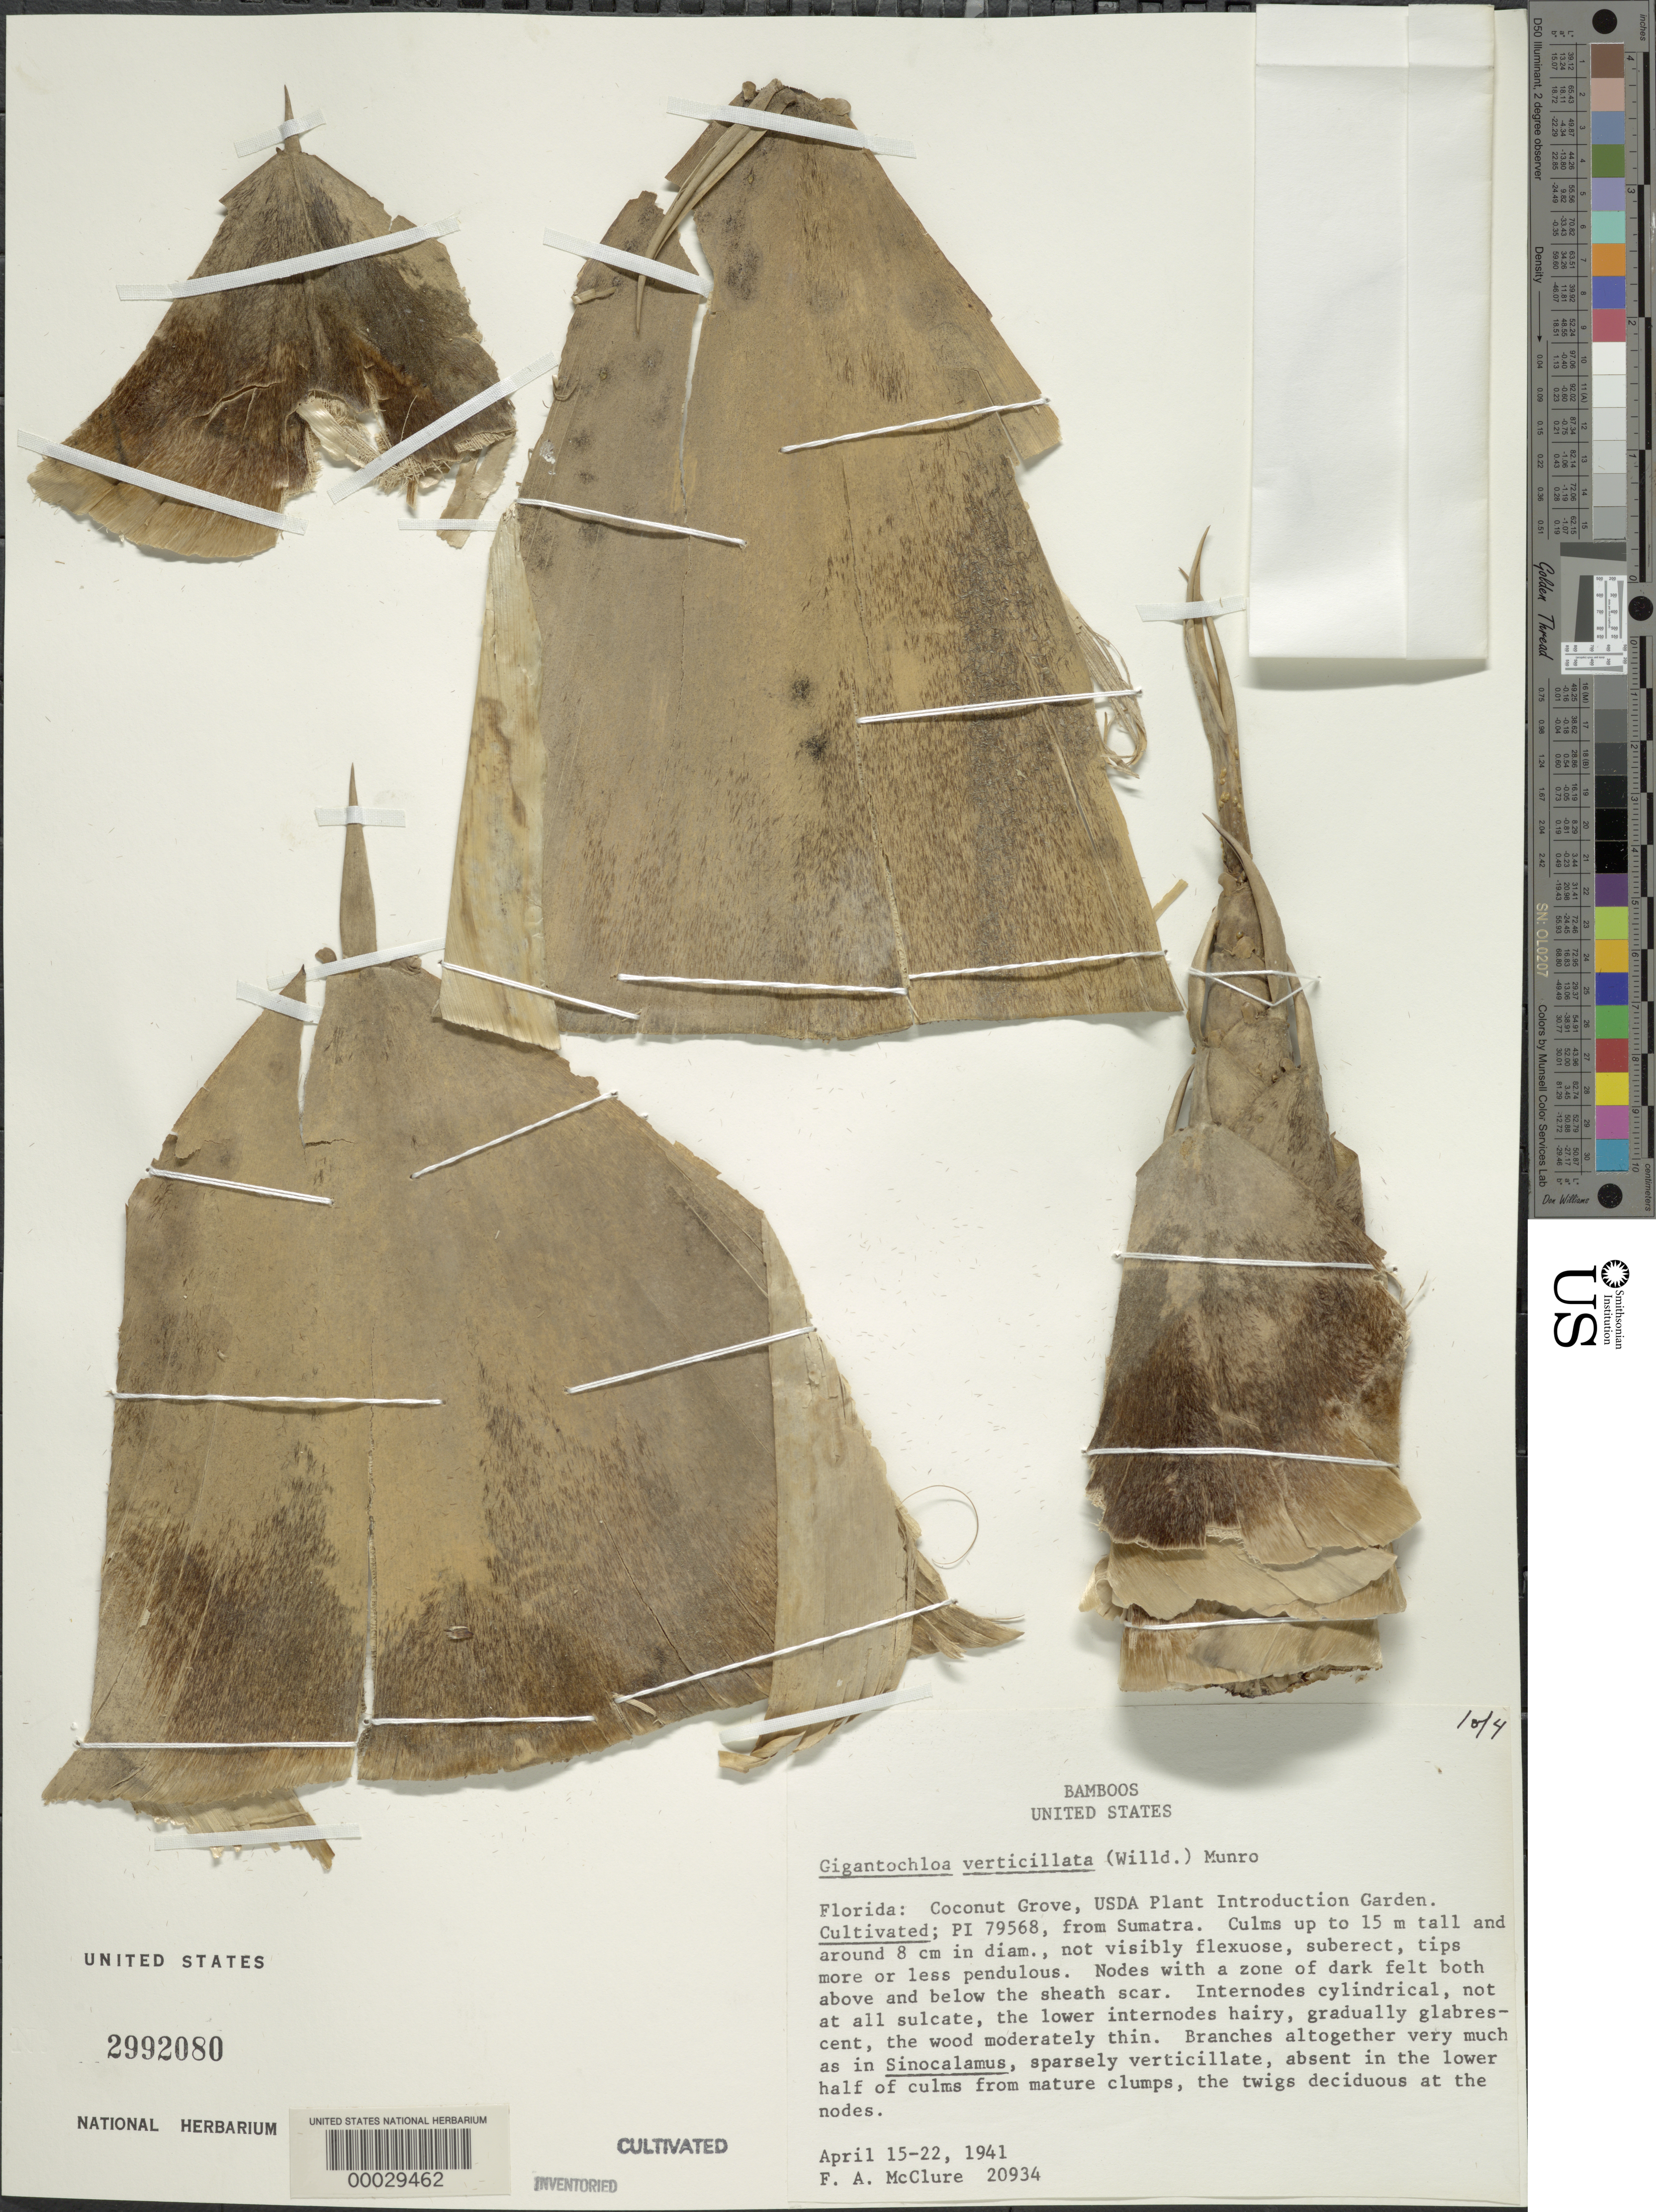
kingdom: Plantae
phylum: Tracheophyta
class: Liliopsida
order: Poales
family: Poaceae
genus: Gigantochloa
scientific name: Gigantochloa verticillata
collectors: F. A. McClure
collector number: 20934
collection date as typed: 15 Apr 1941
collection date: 1941-04-15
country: United States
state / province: Florida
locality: Usda plant intro. garden, coconut grove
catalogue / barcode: US 2992080